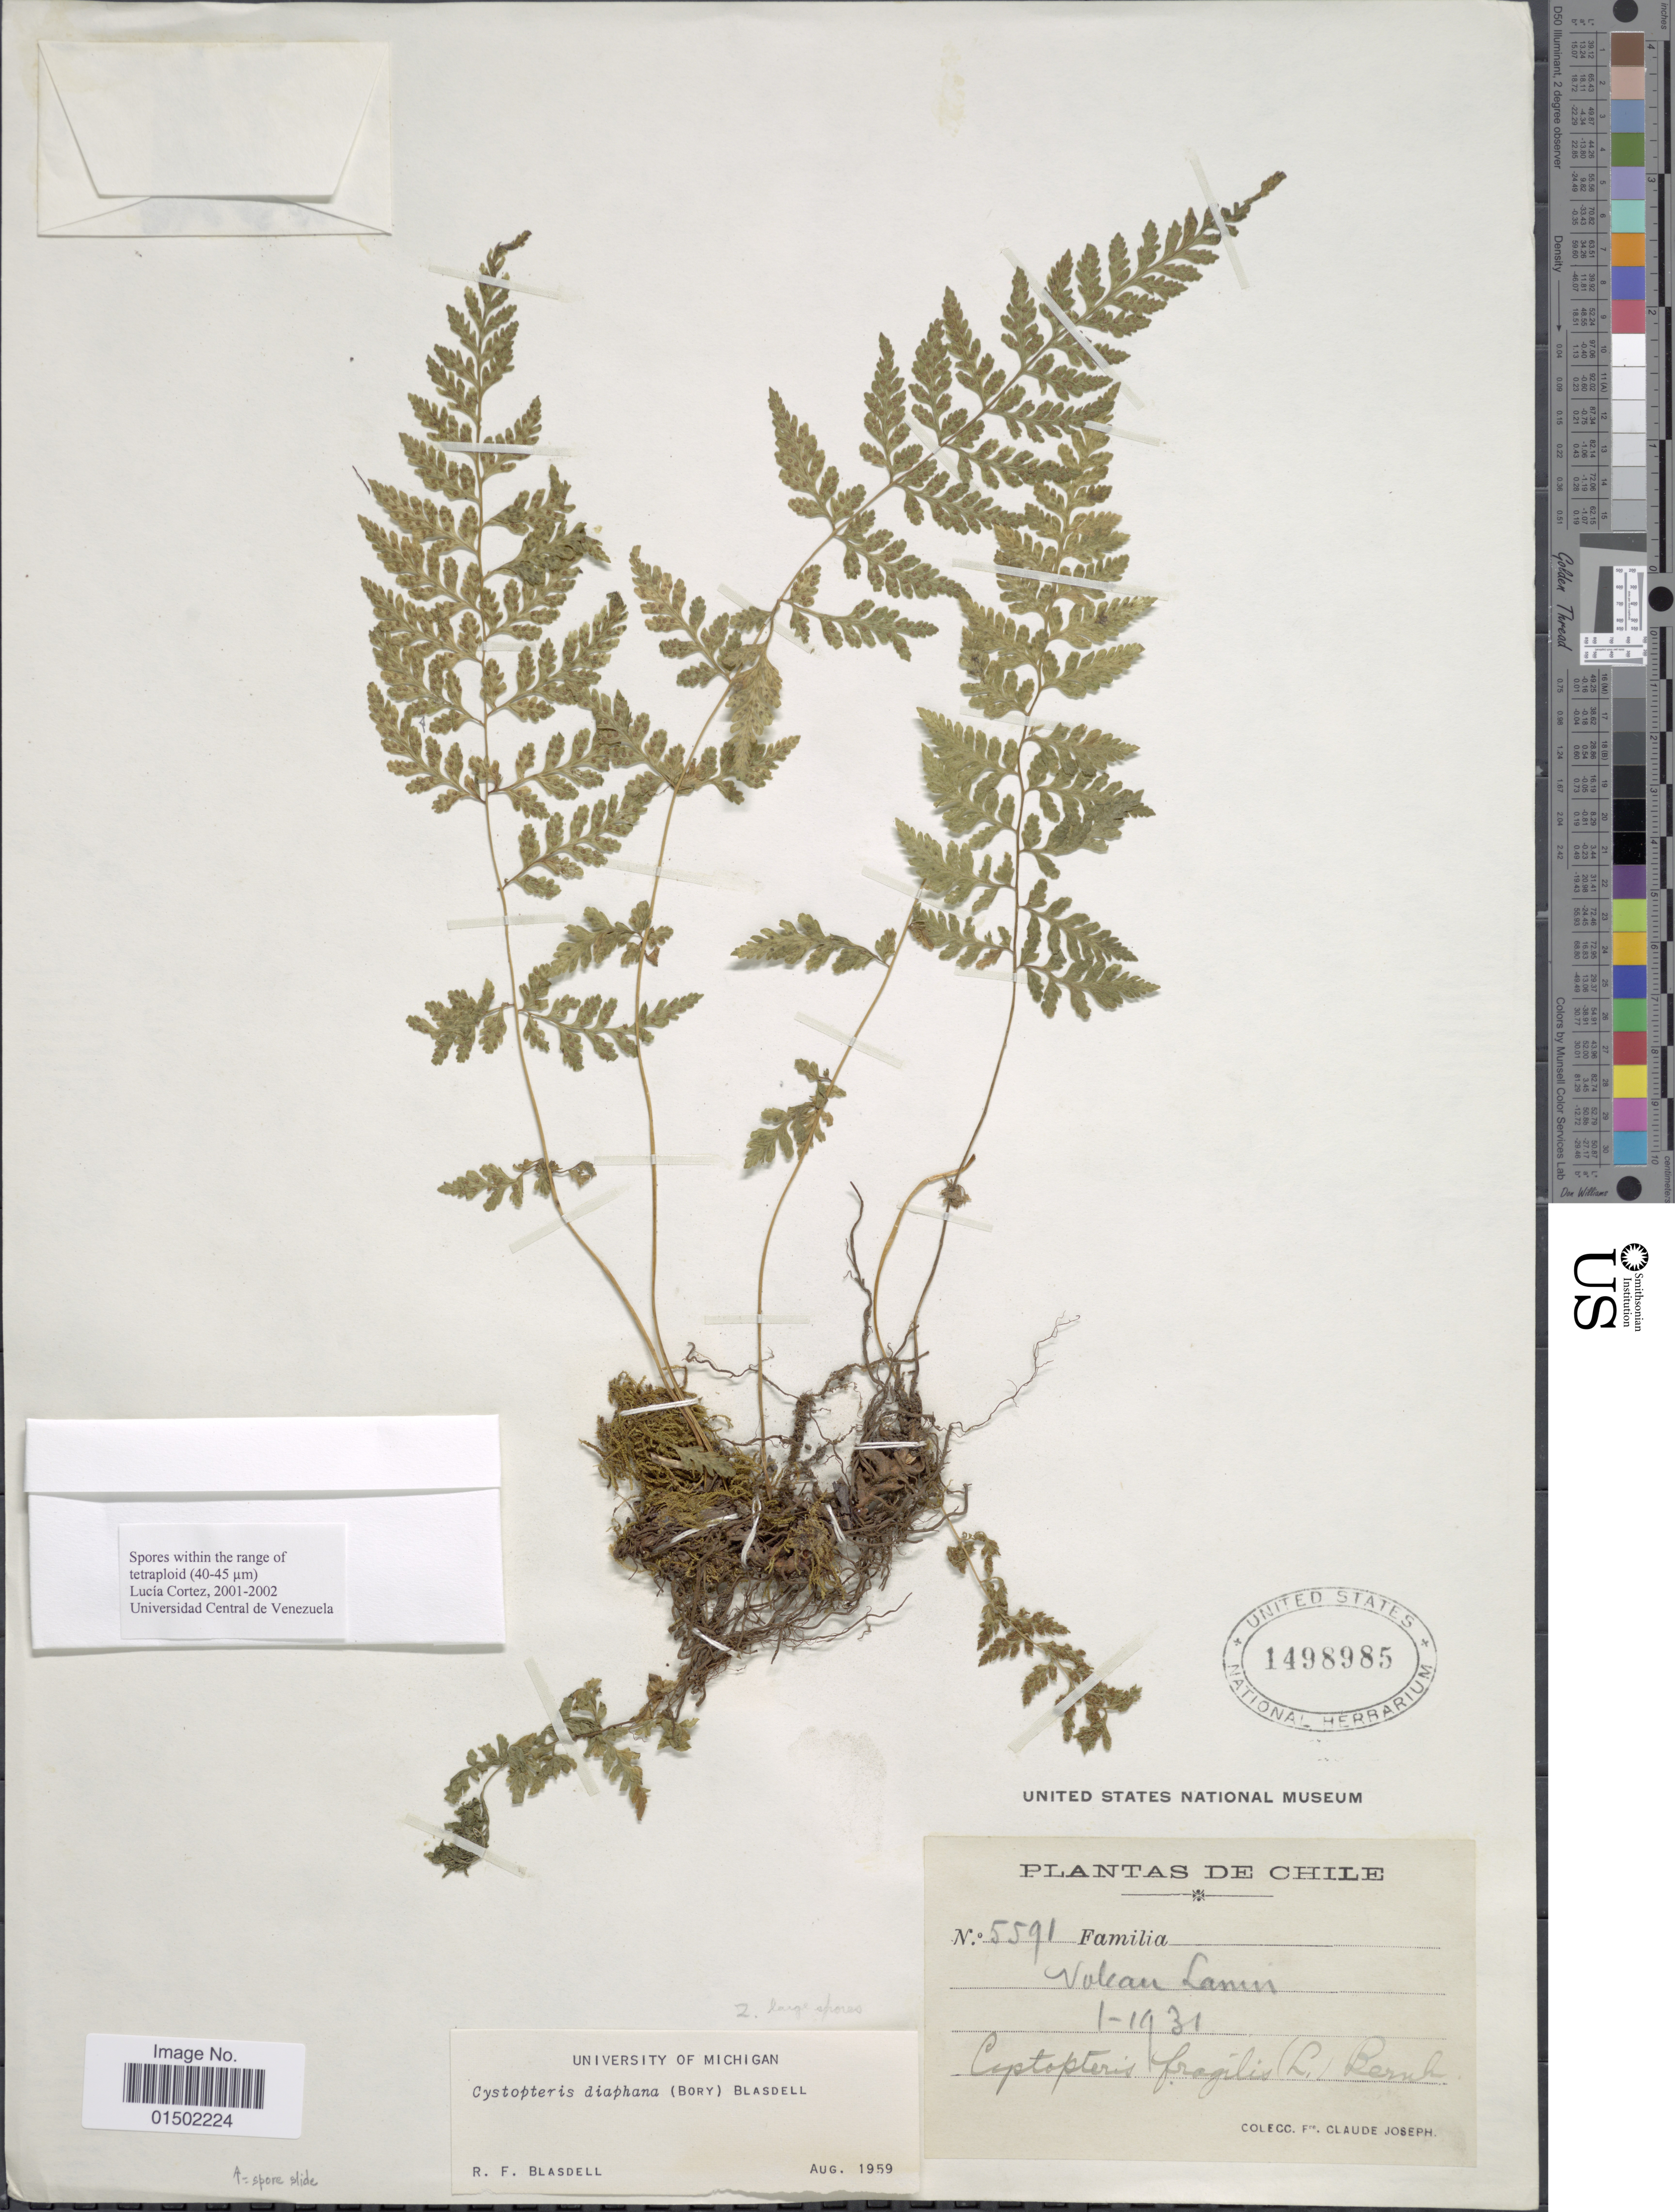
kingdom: Plantae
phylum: Tracheophyta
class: Polypodiopsida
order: Polypodiales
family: Cystopteridaceae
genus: Cystopteris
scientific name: Cystopteris diaphana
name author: (Bory) Blasdell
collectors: Frere Claude Joseph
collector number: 5591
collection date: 1931-01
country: Chile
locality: Volcan Lanin.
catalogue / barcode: US 1498985